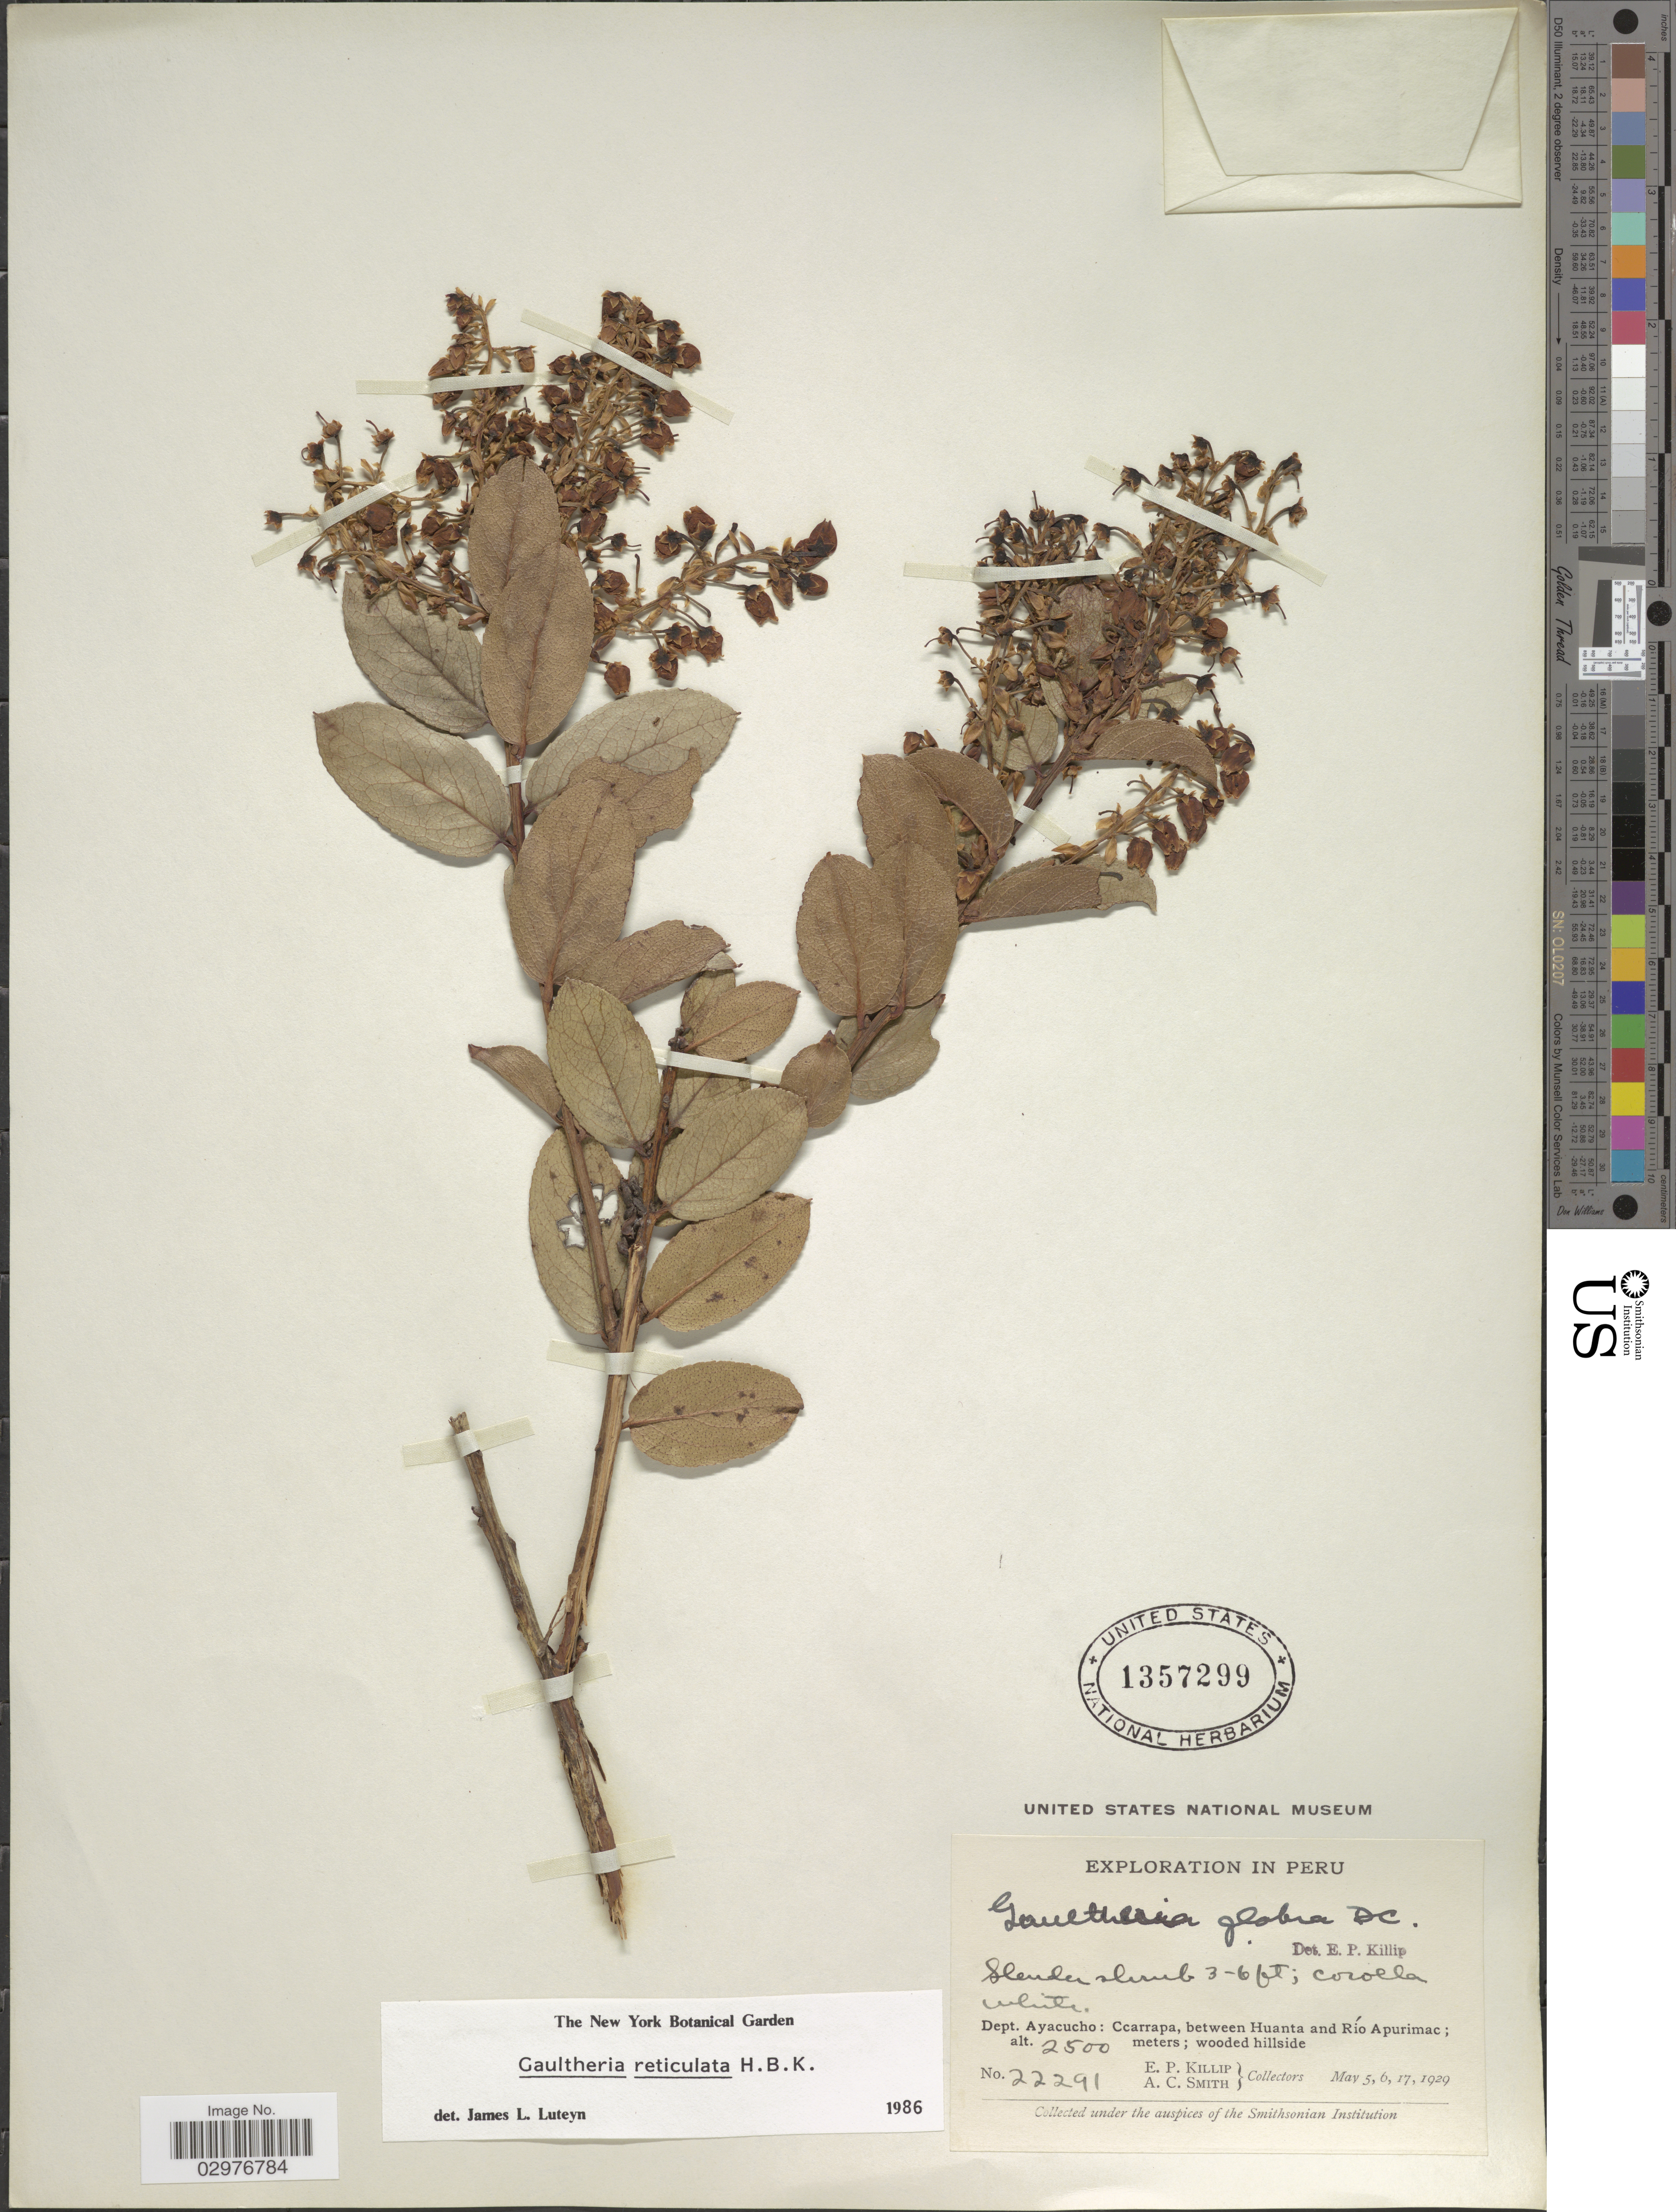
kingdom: Plantae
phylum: Tracheophyta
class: Magnoliopsida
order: Ericales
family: Ericaceae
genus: Gaultheria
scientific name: Gaultheria reticulata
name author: Kunth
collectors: E. P. Killip & A. C. Smith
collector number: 22291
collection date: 1929-05-05/1929-05-17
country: Peru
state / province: Ayacucho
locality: Dept. Ayacucho: Ccarrapa, between Huanta and Río Apurimac.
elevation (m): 2500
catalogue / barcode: US 1357299